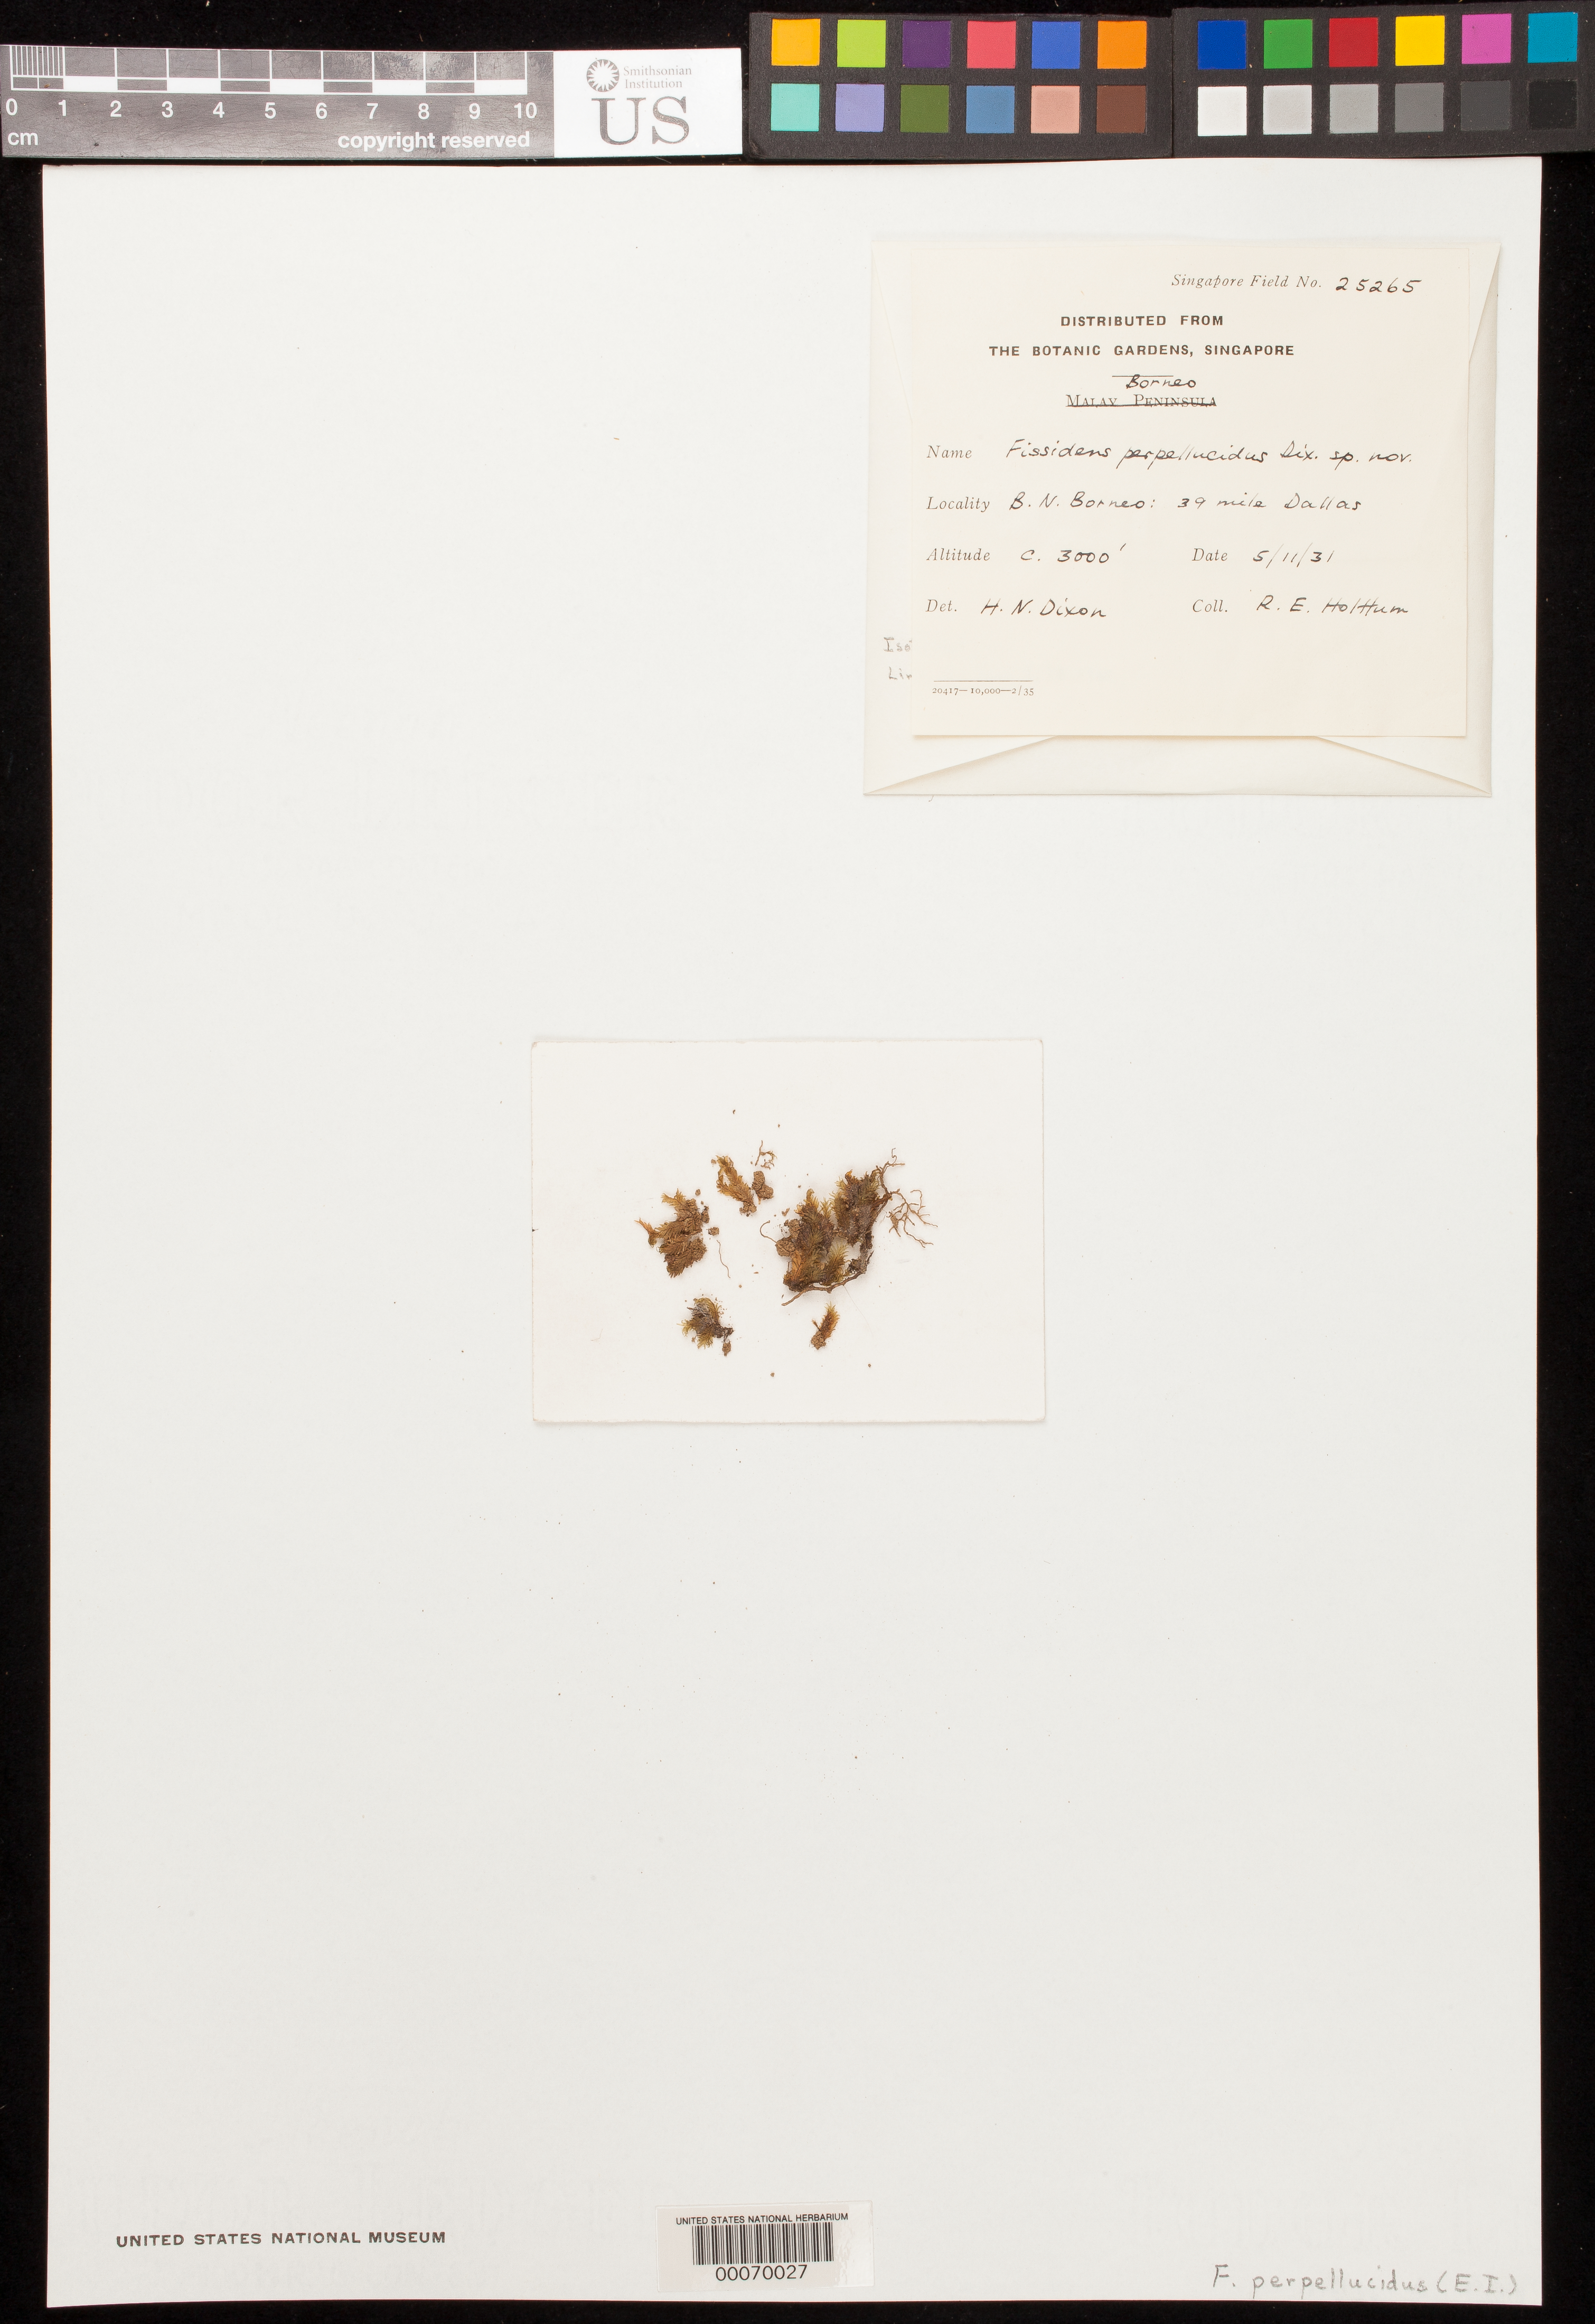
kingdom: Plantae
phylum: Bryophyta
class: Bryopsida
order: Dicranales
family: Fissidentaceae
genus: Fissidens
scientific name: Fissidens perpellucidus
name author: Dixon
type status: Isotype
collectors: R. E. Holttum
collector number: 25265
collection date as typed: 05 Nov 1931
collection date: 1931-11-05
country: Brunei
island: Borneo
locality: Dallas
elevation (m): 914